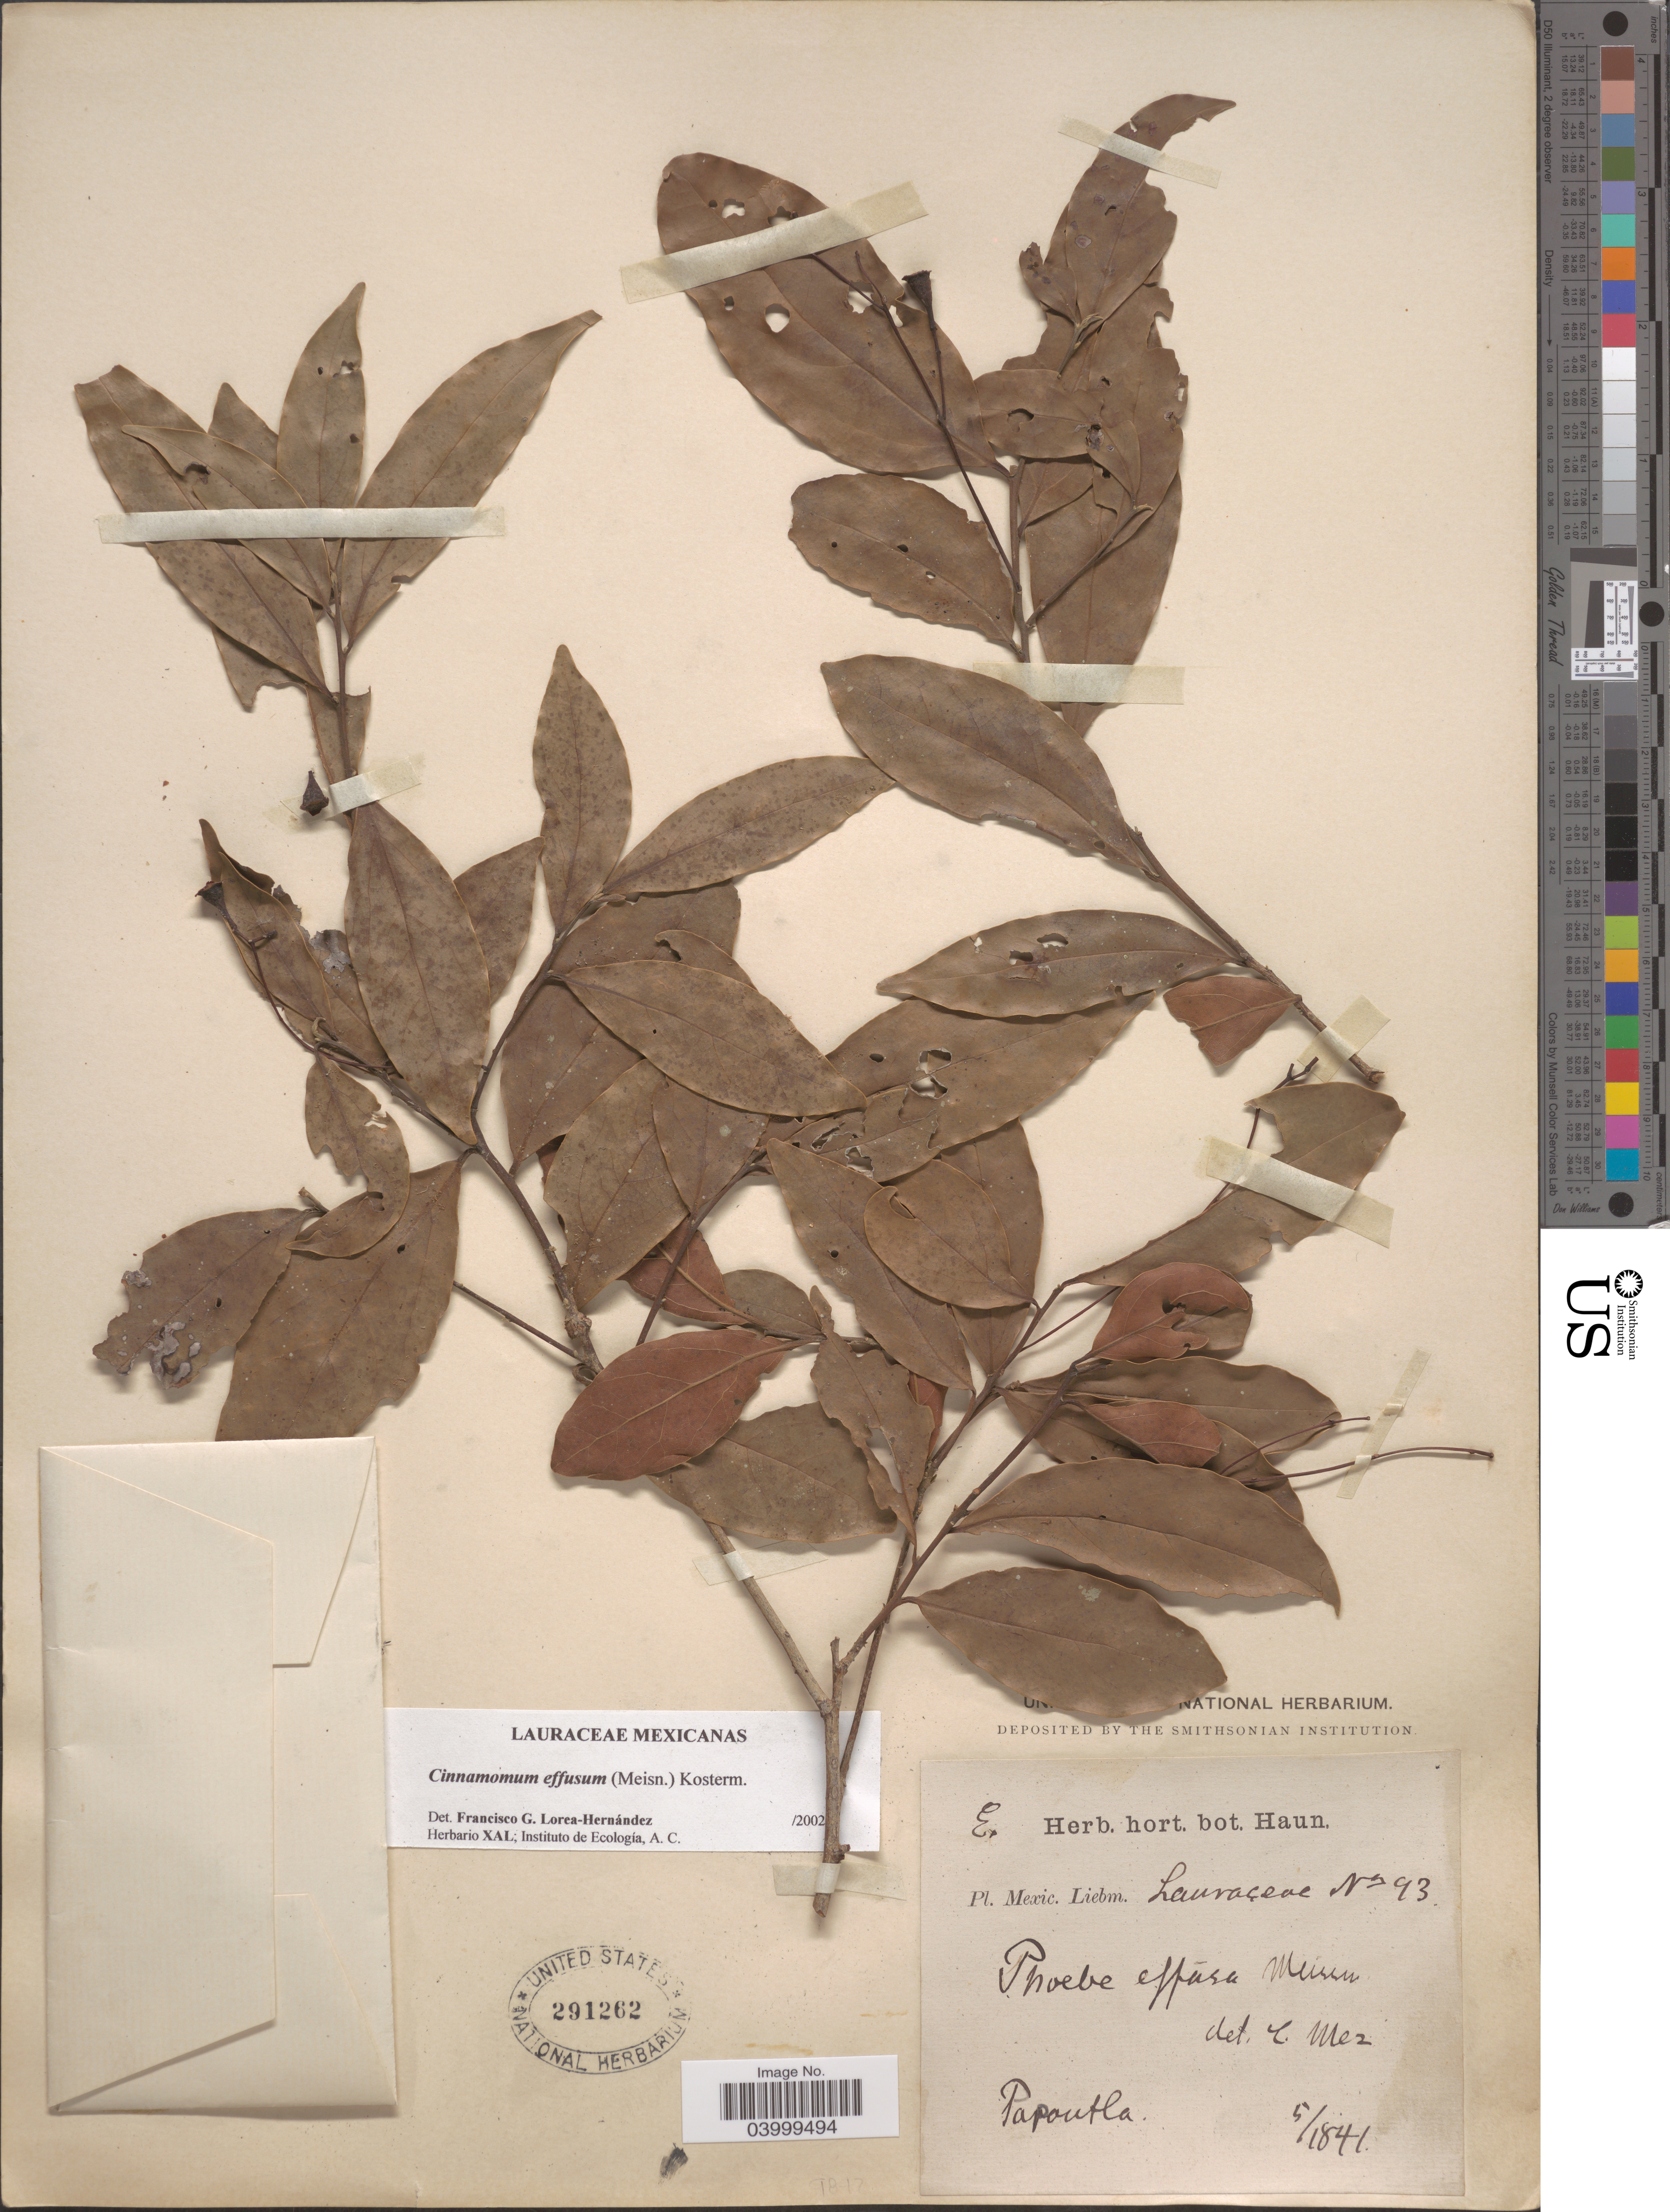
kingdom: Plantae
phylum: Tracheophyta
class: Magnoliopsida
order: Laurales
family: Lauraceae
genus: Cinnamomum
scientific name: Cinnamomum effusum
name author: (Meisn.) Kosterm.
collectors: Liebm.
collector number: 93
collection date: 1841-05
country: Mexico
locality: Papoutla.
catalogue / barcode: US 291262